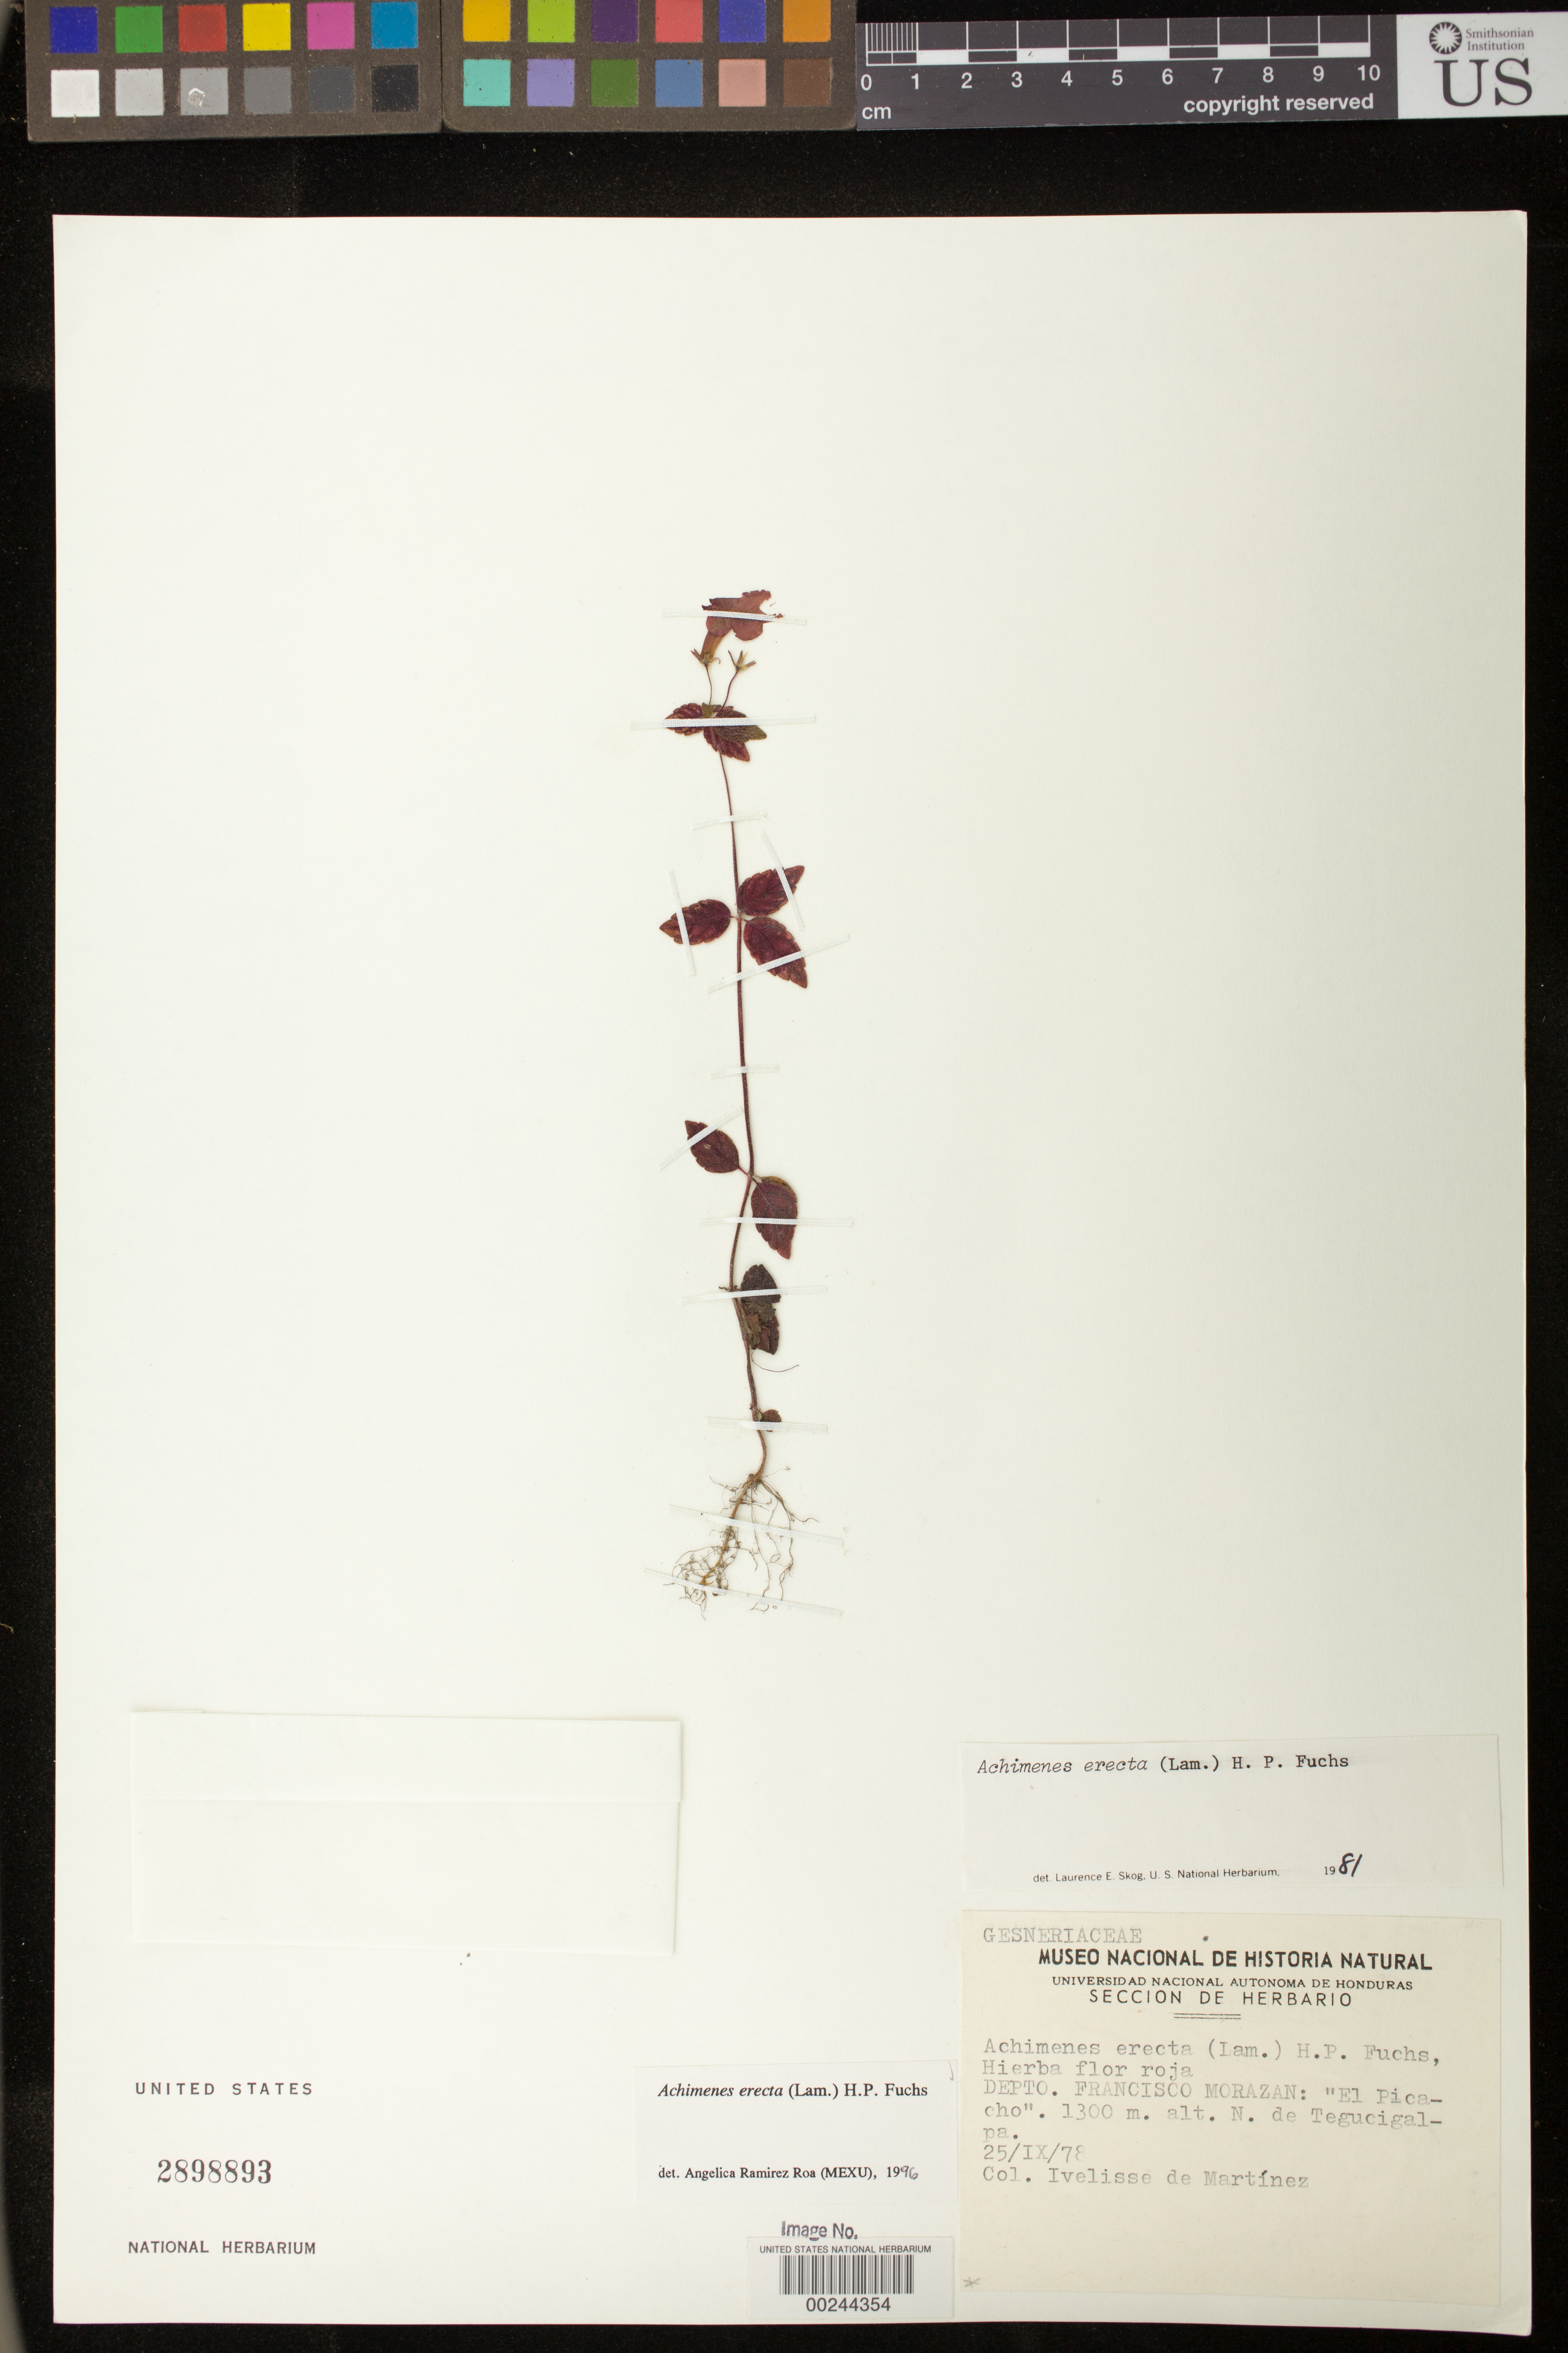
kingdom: Plantae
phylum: Tracheophyta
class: Magnoliopsida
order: Lamiales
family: Gesneriaceae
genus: Achimenes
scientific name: Achimenes erecta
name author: (Lam.) H.P. Fuchs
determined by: Skog, Laurence E.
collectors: I. Martínez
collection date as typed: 25 Sep 1978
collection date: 1978-09-25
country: Honduras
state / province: Fco. Morazán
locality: El Picacho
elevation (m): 1300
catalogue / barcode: US 2898893